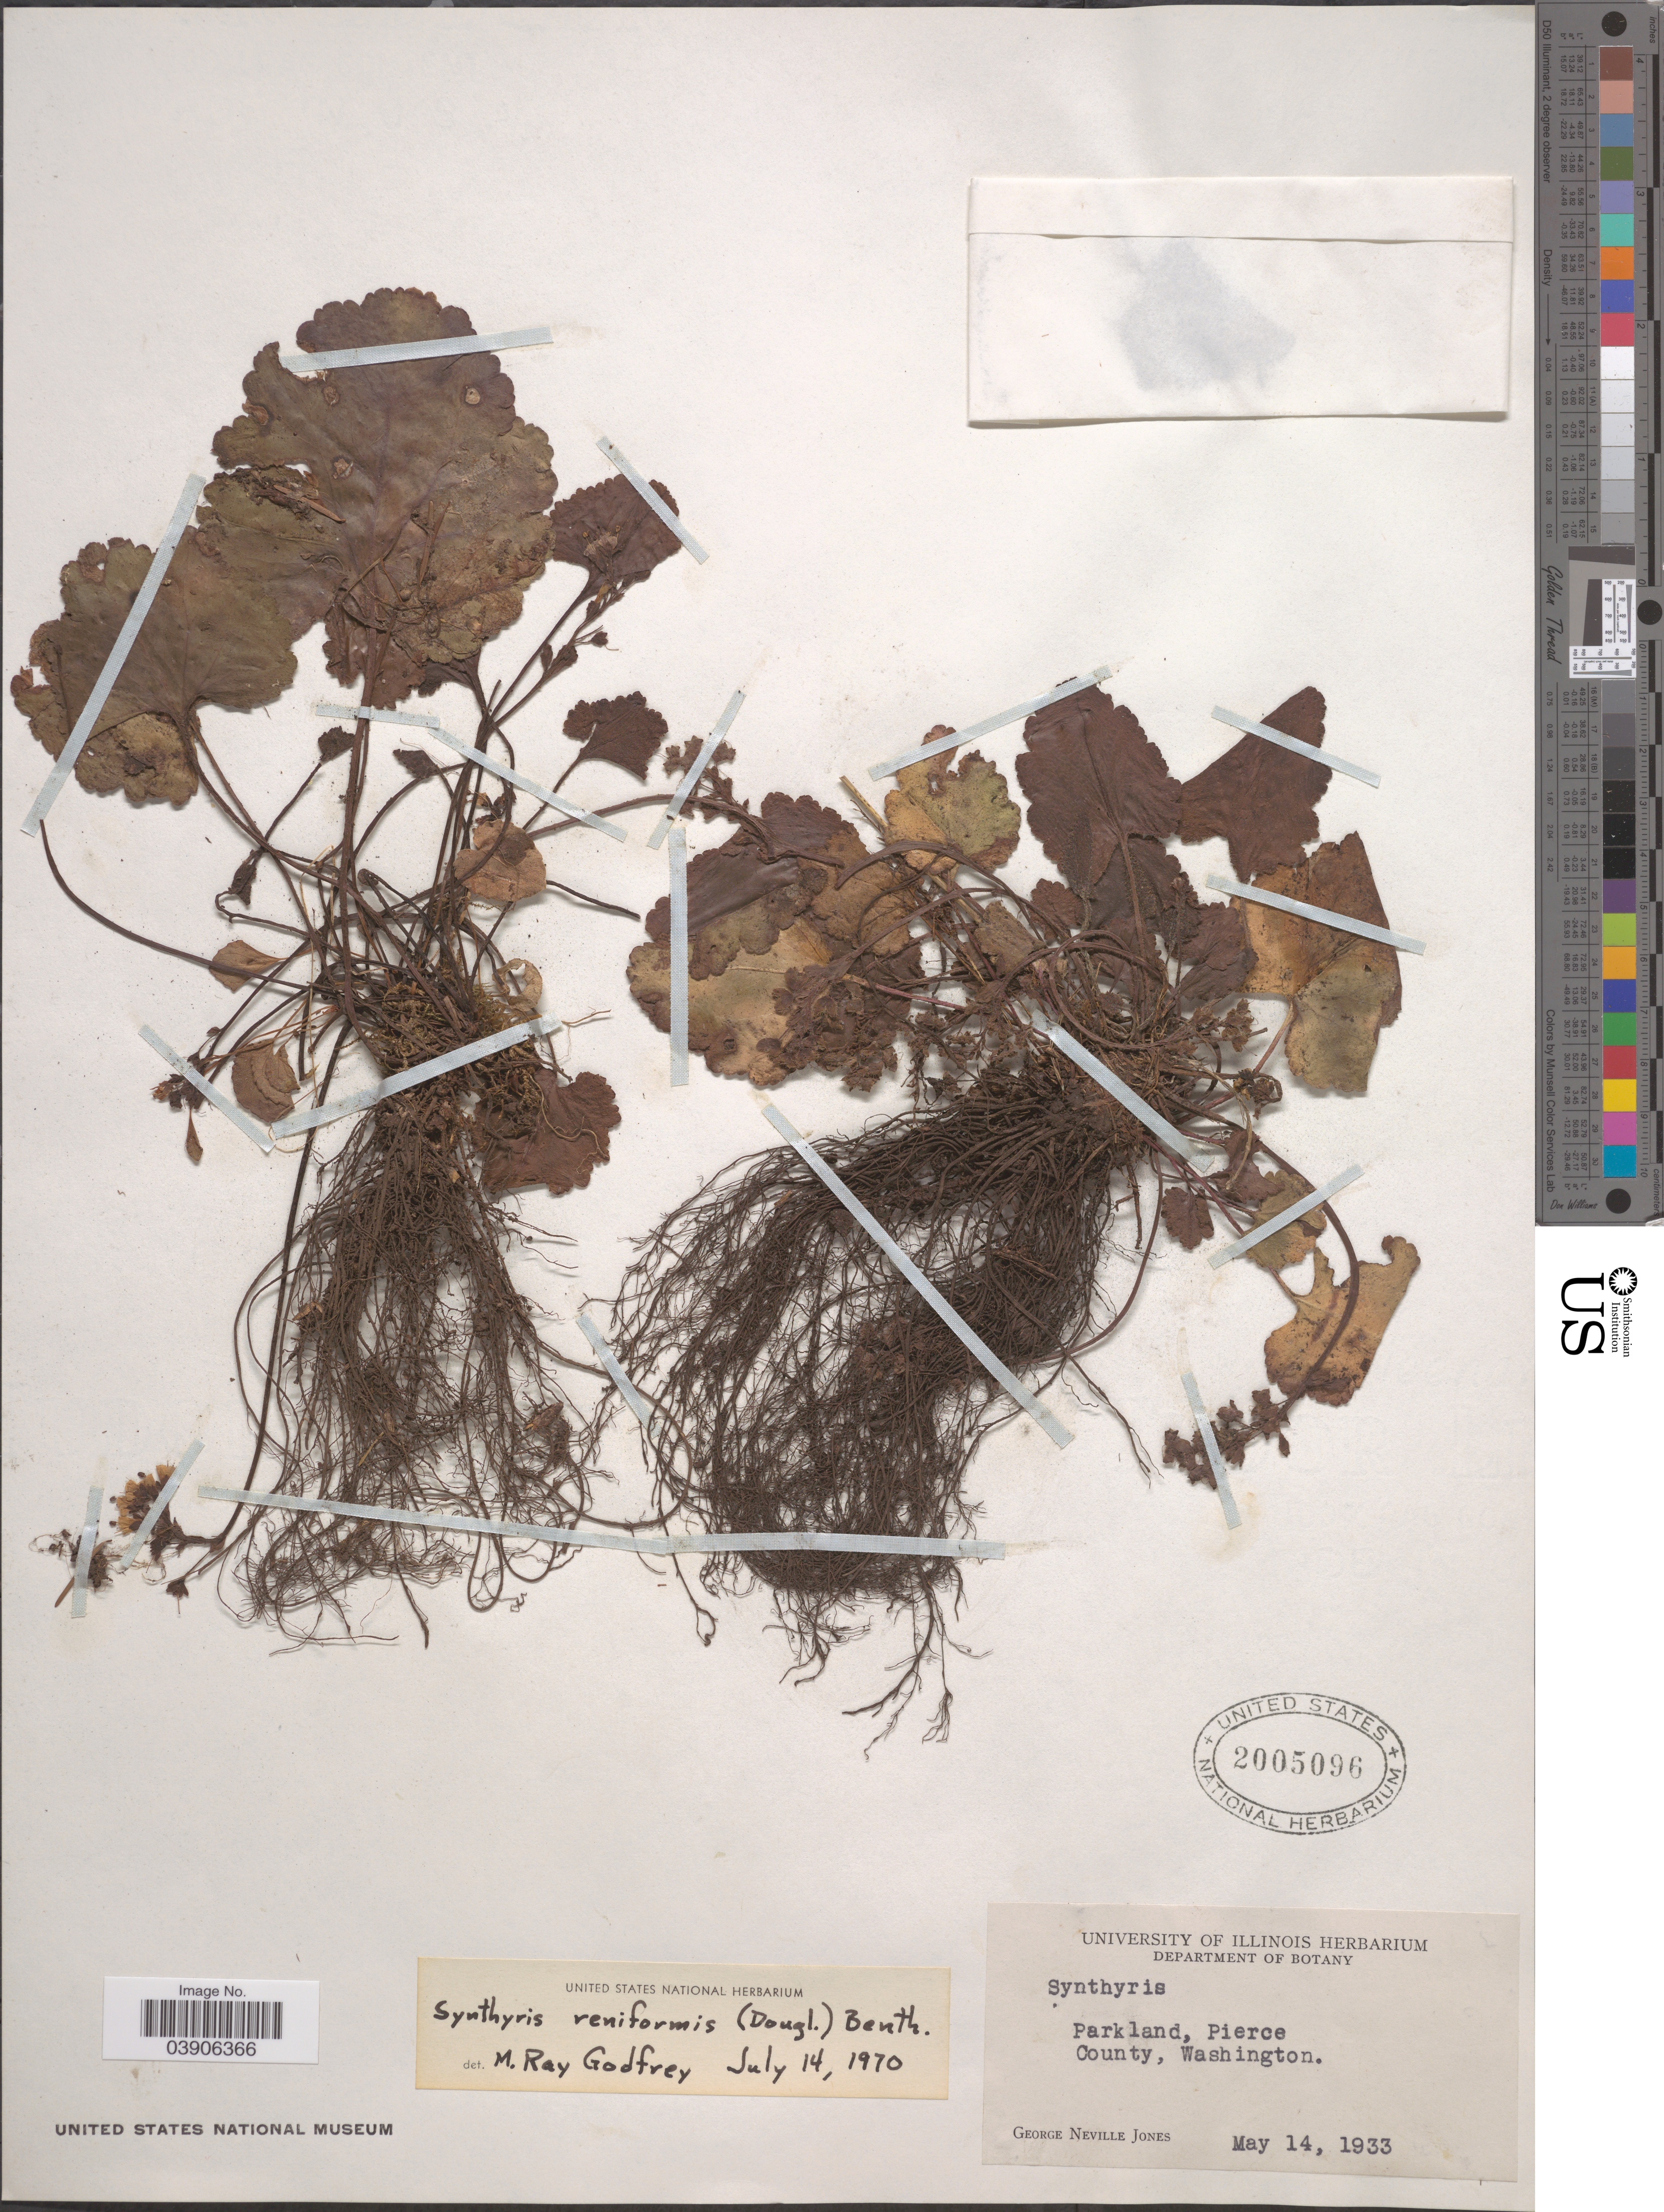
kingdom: Plantae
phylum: Tracheophyta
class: Magnoliopsida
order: Lamiales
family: Plantaginaceae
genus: Synthyris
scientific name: Synthyris reniformis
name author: Benth.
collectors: G. N. Jones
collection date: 1933-05-14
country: United States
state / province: Washington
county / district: Pierce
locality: Parkland, Pierce County.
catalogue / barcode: US 2005096